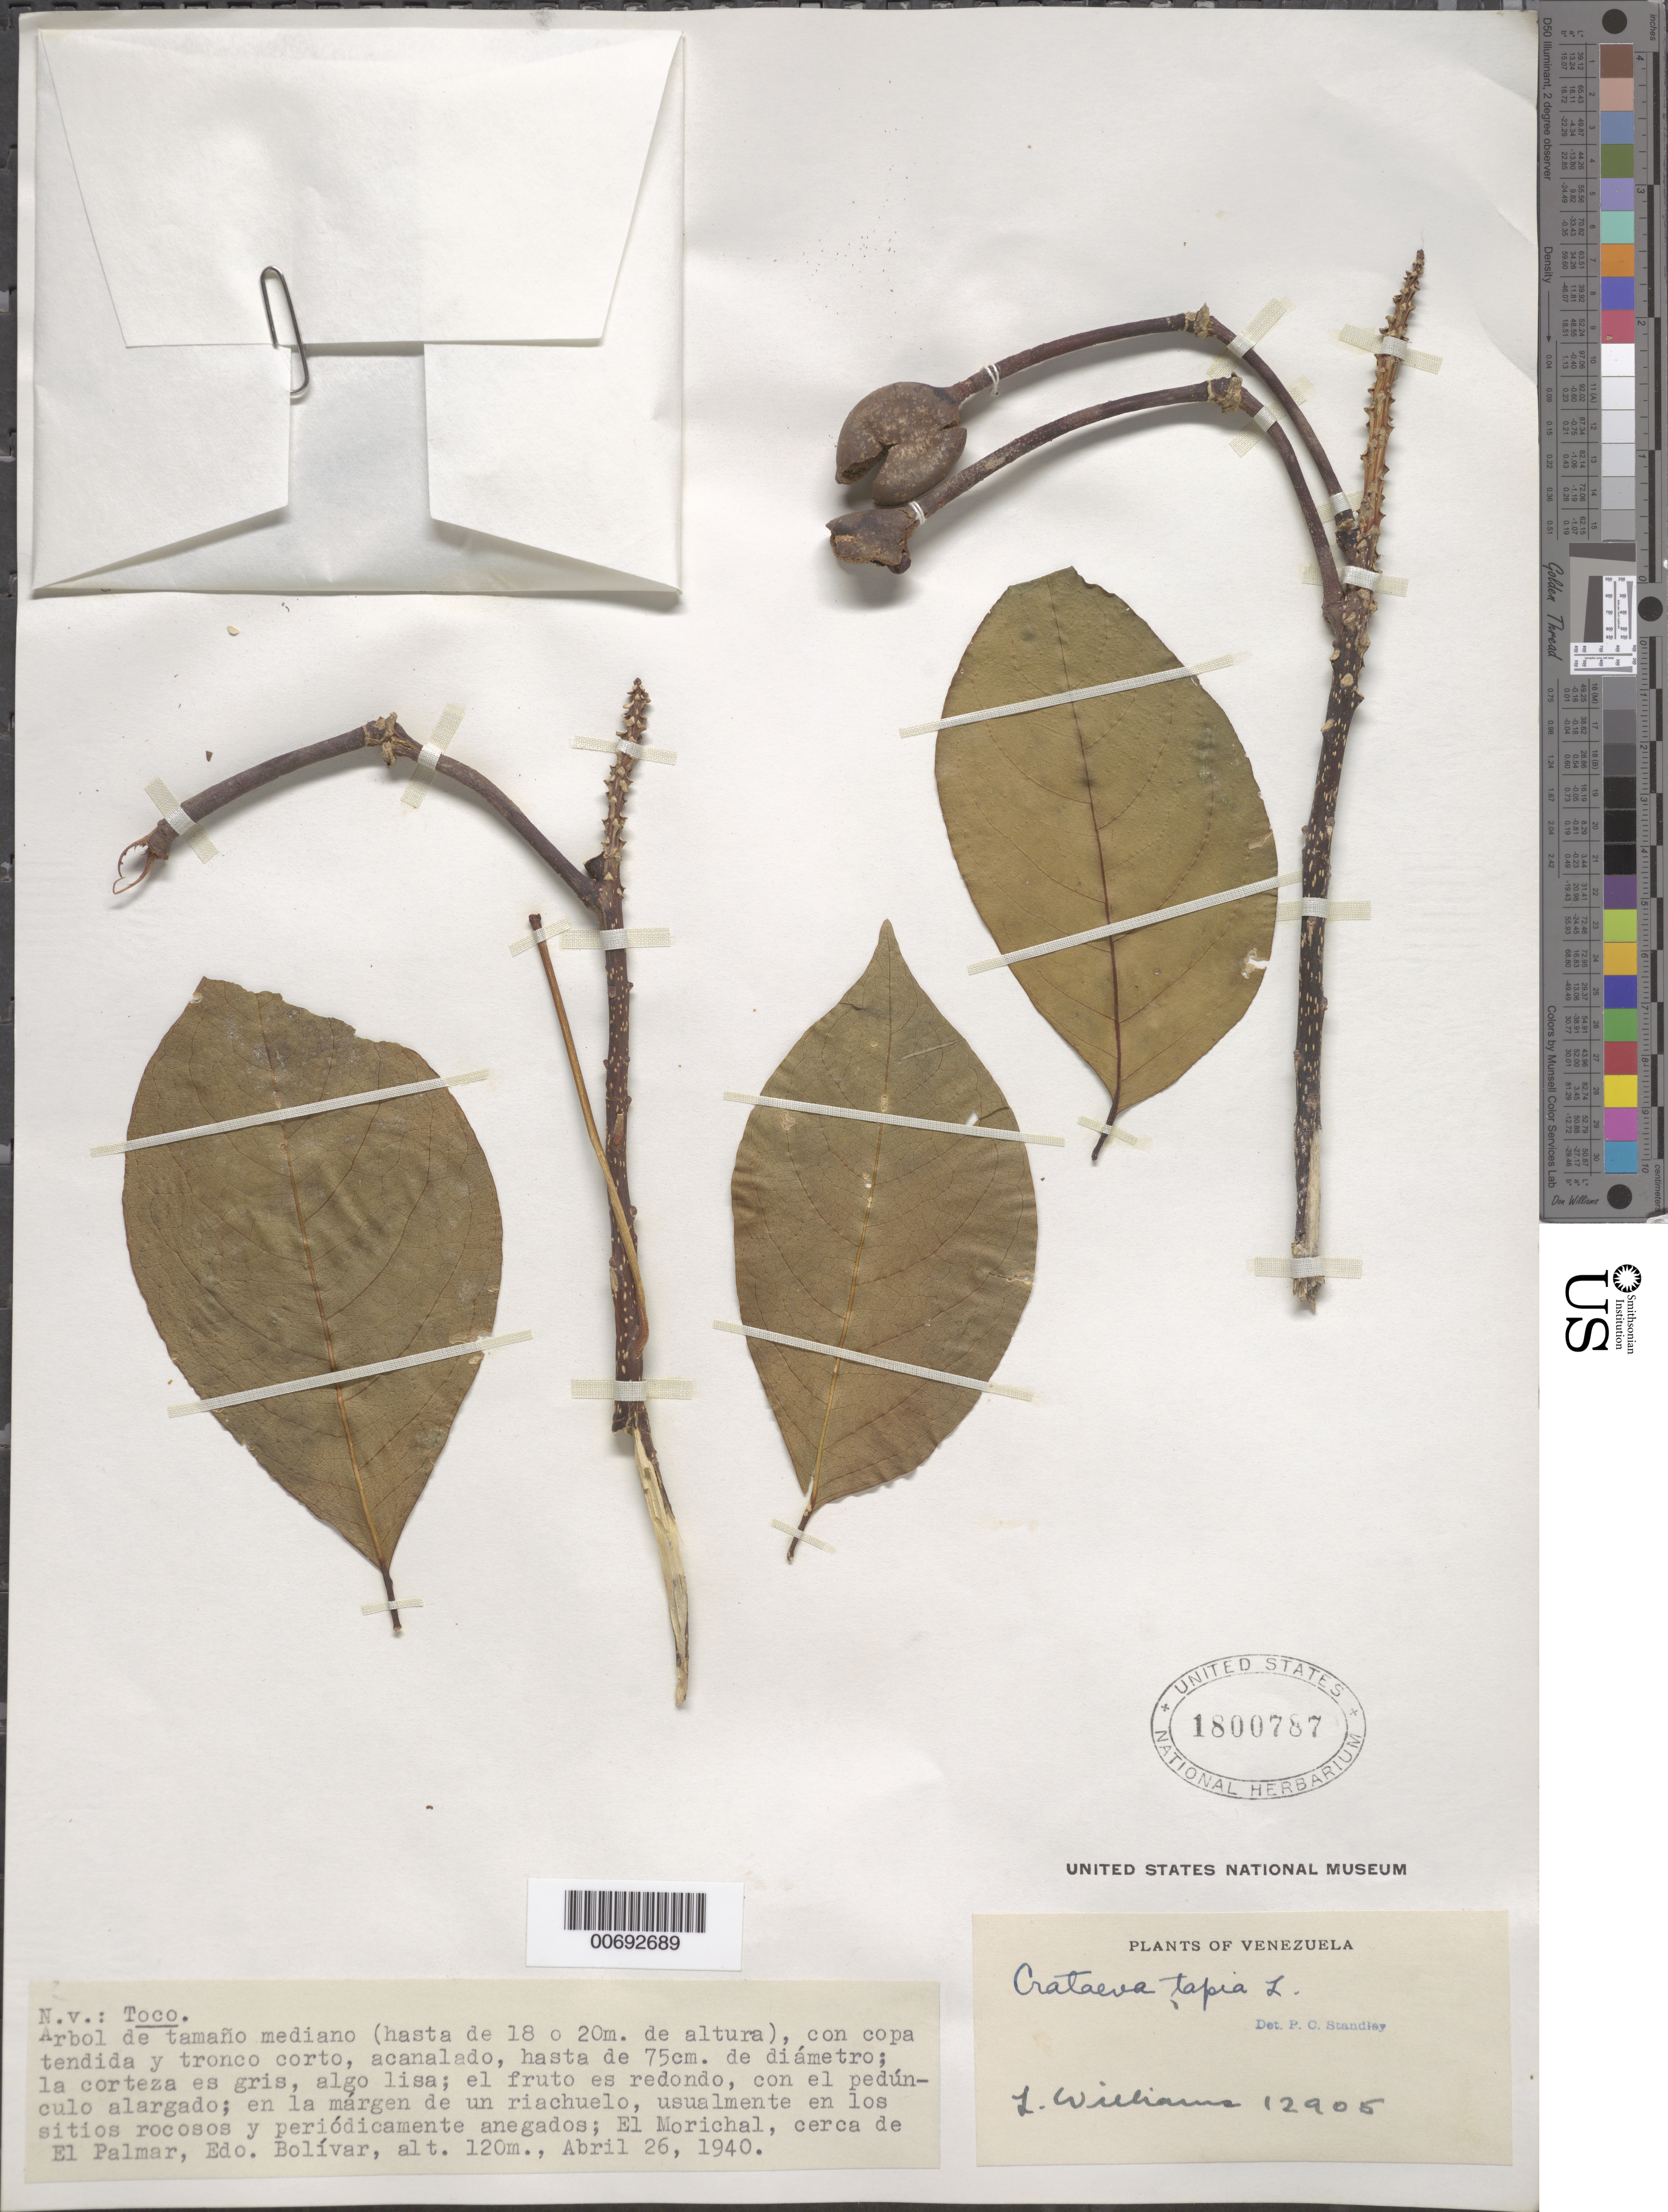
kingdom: Plantae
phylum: Tracheophyta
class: Magnoliopsida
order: Brassicales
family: Capparaceae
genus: Crateva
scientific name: Crateva tapia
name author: L.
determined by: Standley, Paul C.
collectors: Ll. Williams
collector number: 12905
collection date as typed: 26-Apr-40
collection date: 1940-04-26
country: Venezuela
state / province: Bolívar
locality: El Palmar, El Morichal cerca de El Palmar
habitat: Margen de un riachuelo, usualmente en los sitios rocosos y periodicamente anegados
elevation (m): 120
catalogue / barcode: US 1800787